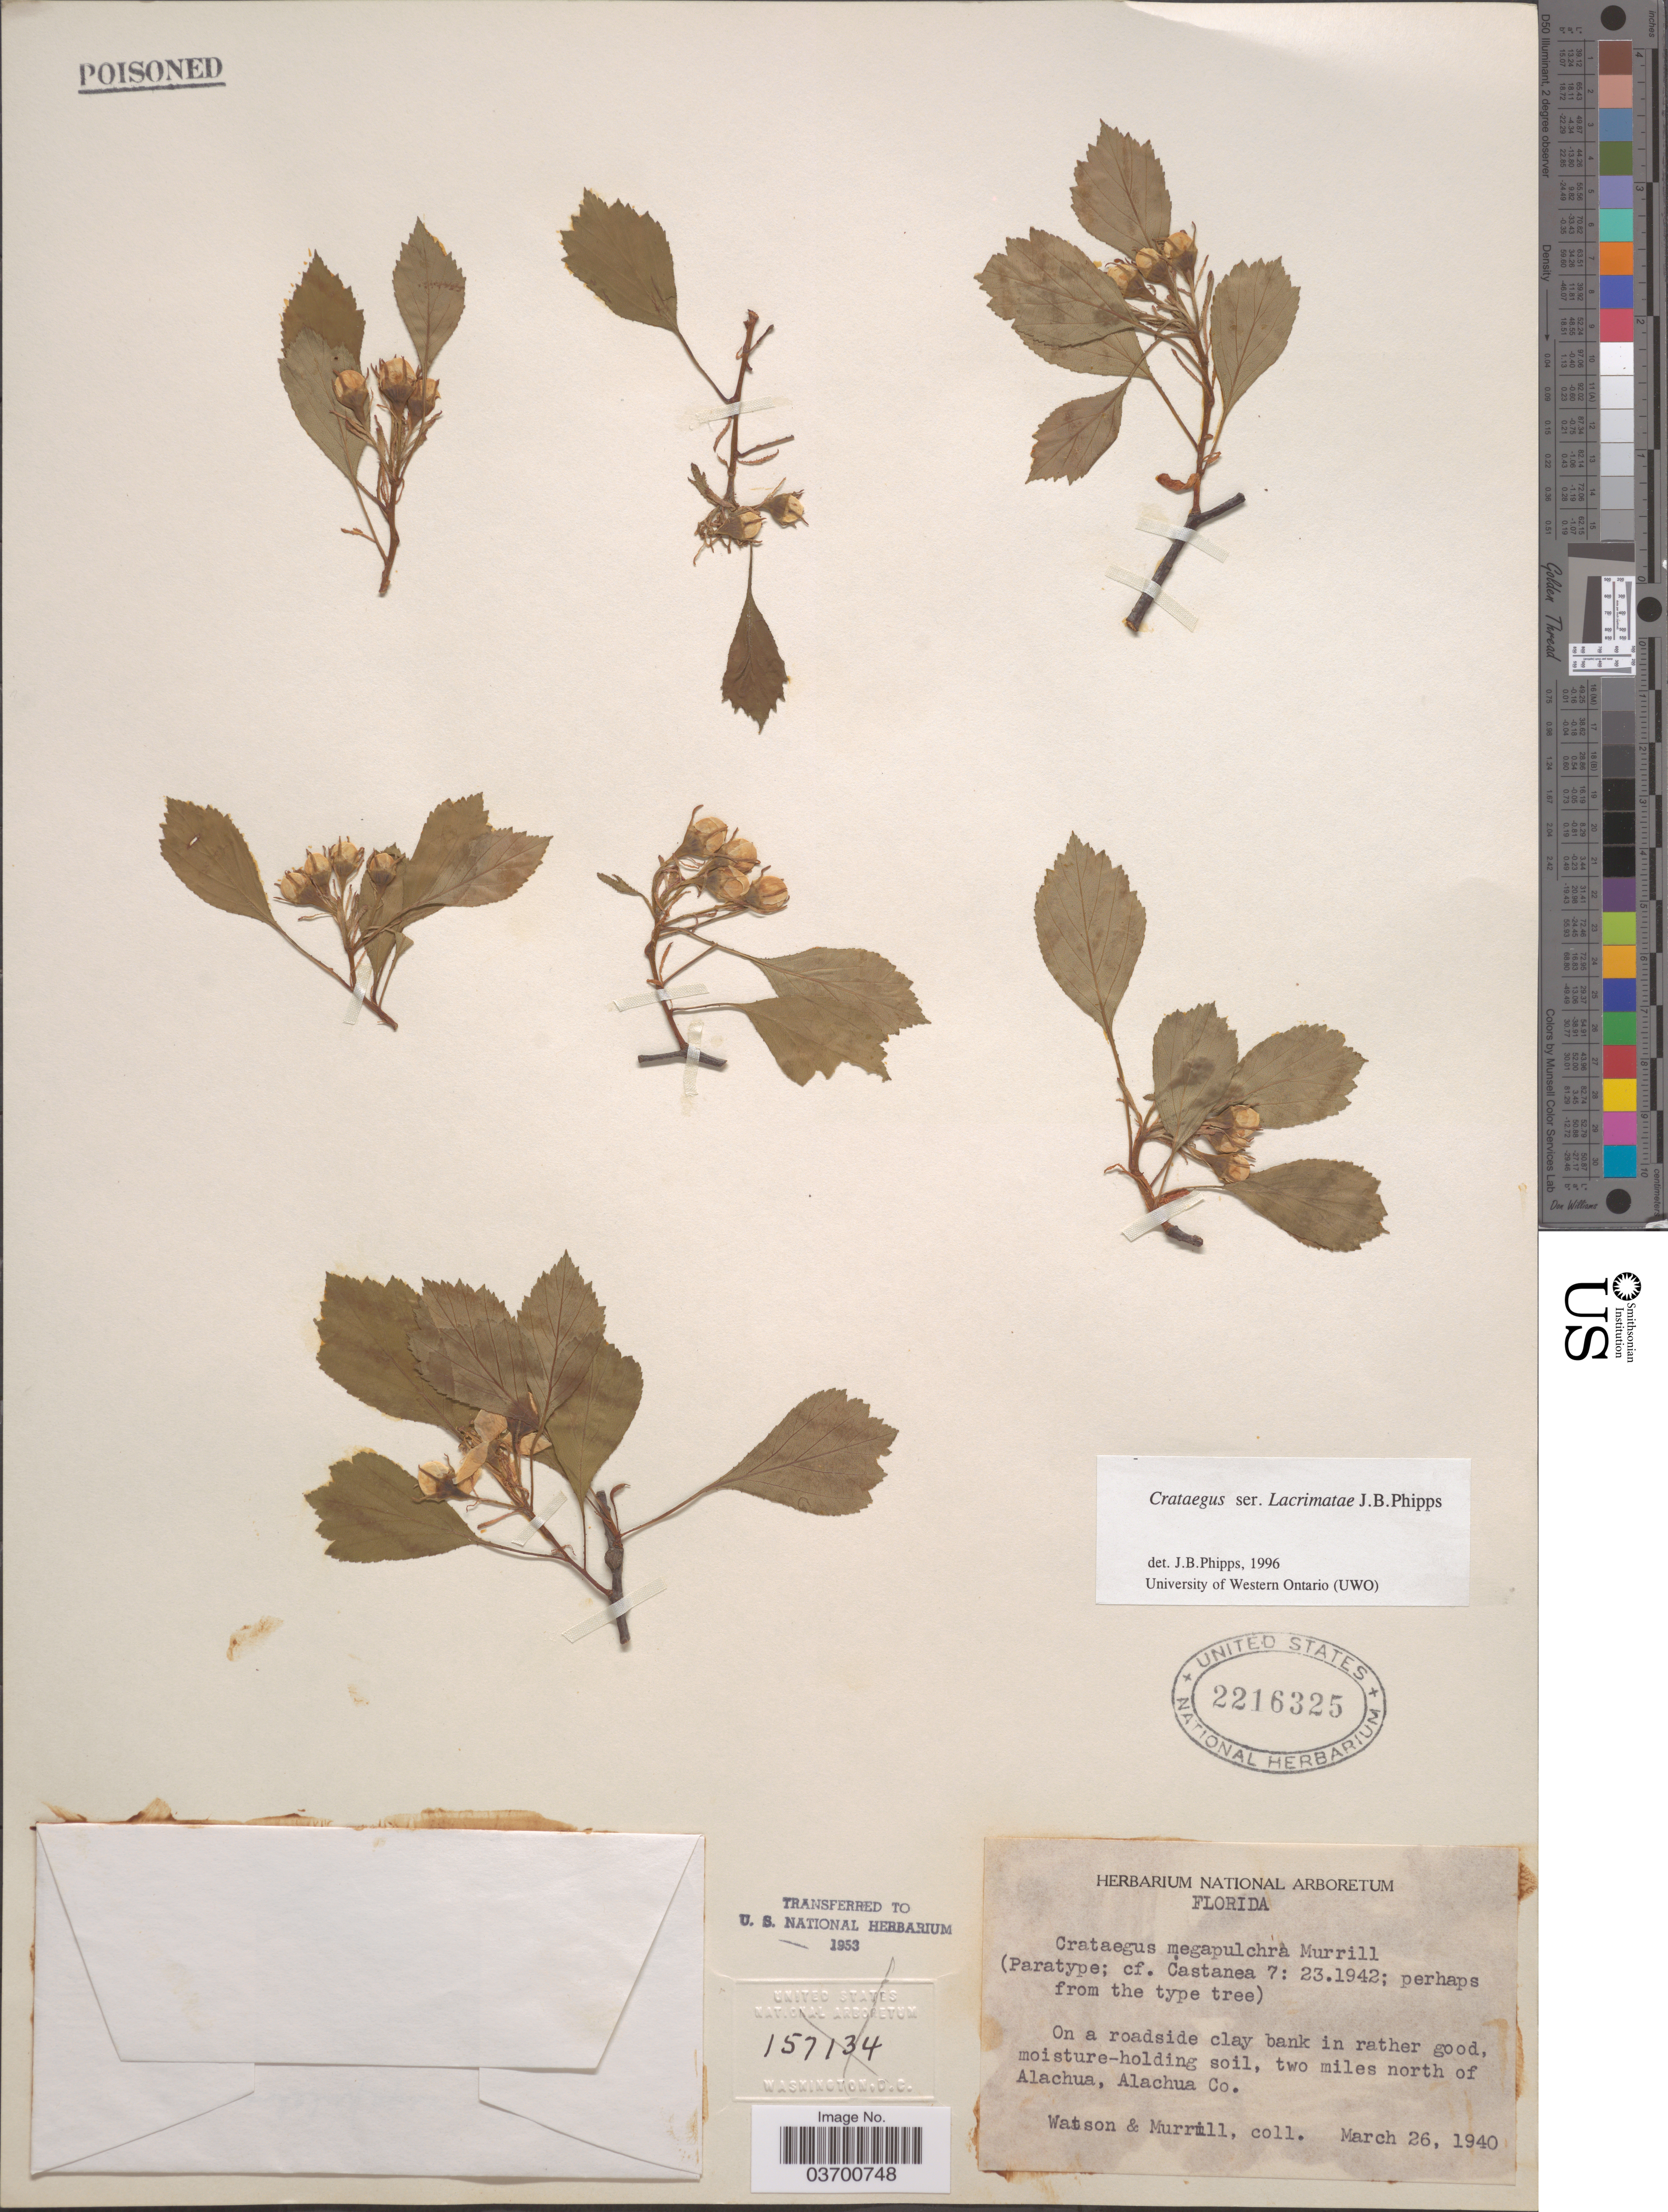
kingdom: Plantae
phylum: Tracheophyta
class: Magnoliopsida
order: Rosales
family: Rosaceae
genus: Crataegus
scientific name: Crataegus megapulchra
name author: Murrill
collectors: -- Watson & Murrill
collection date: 1940-03-26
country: United States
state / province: Florida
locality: Two miles north of Alachua, Alachua Co.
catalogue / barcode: US 2216325